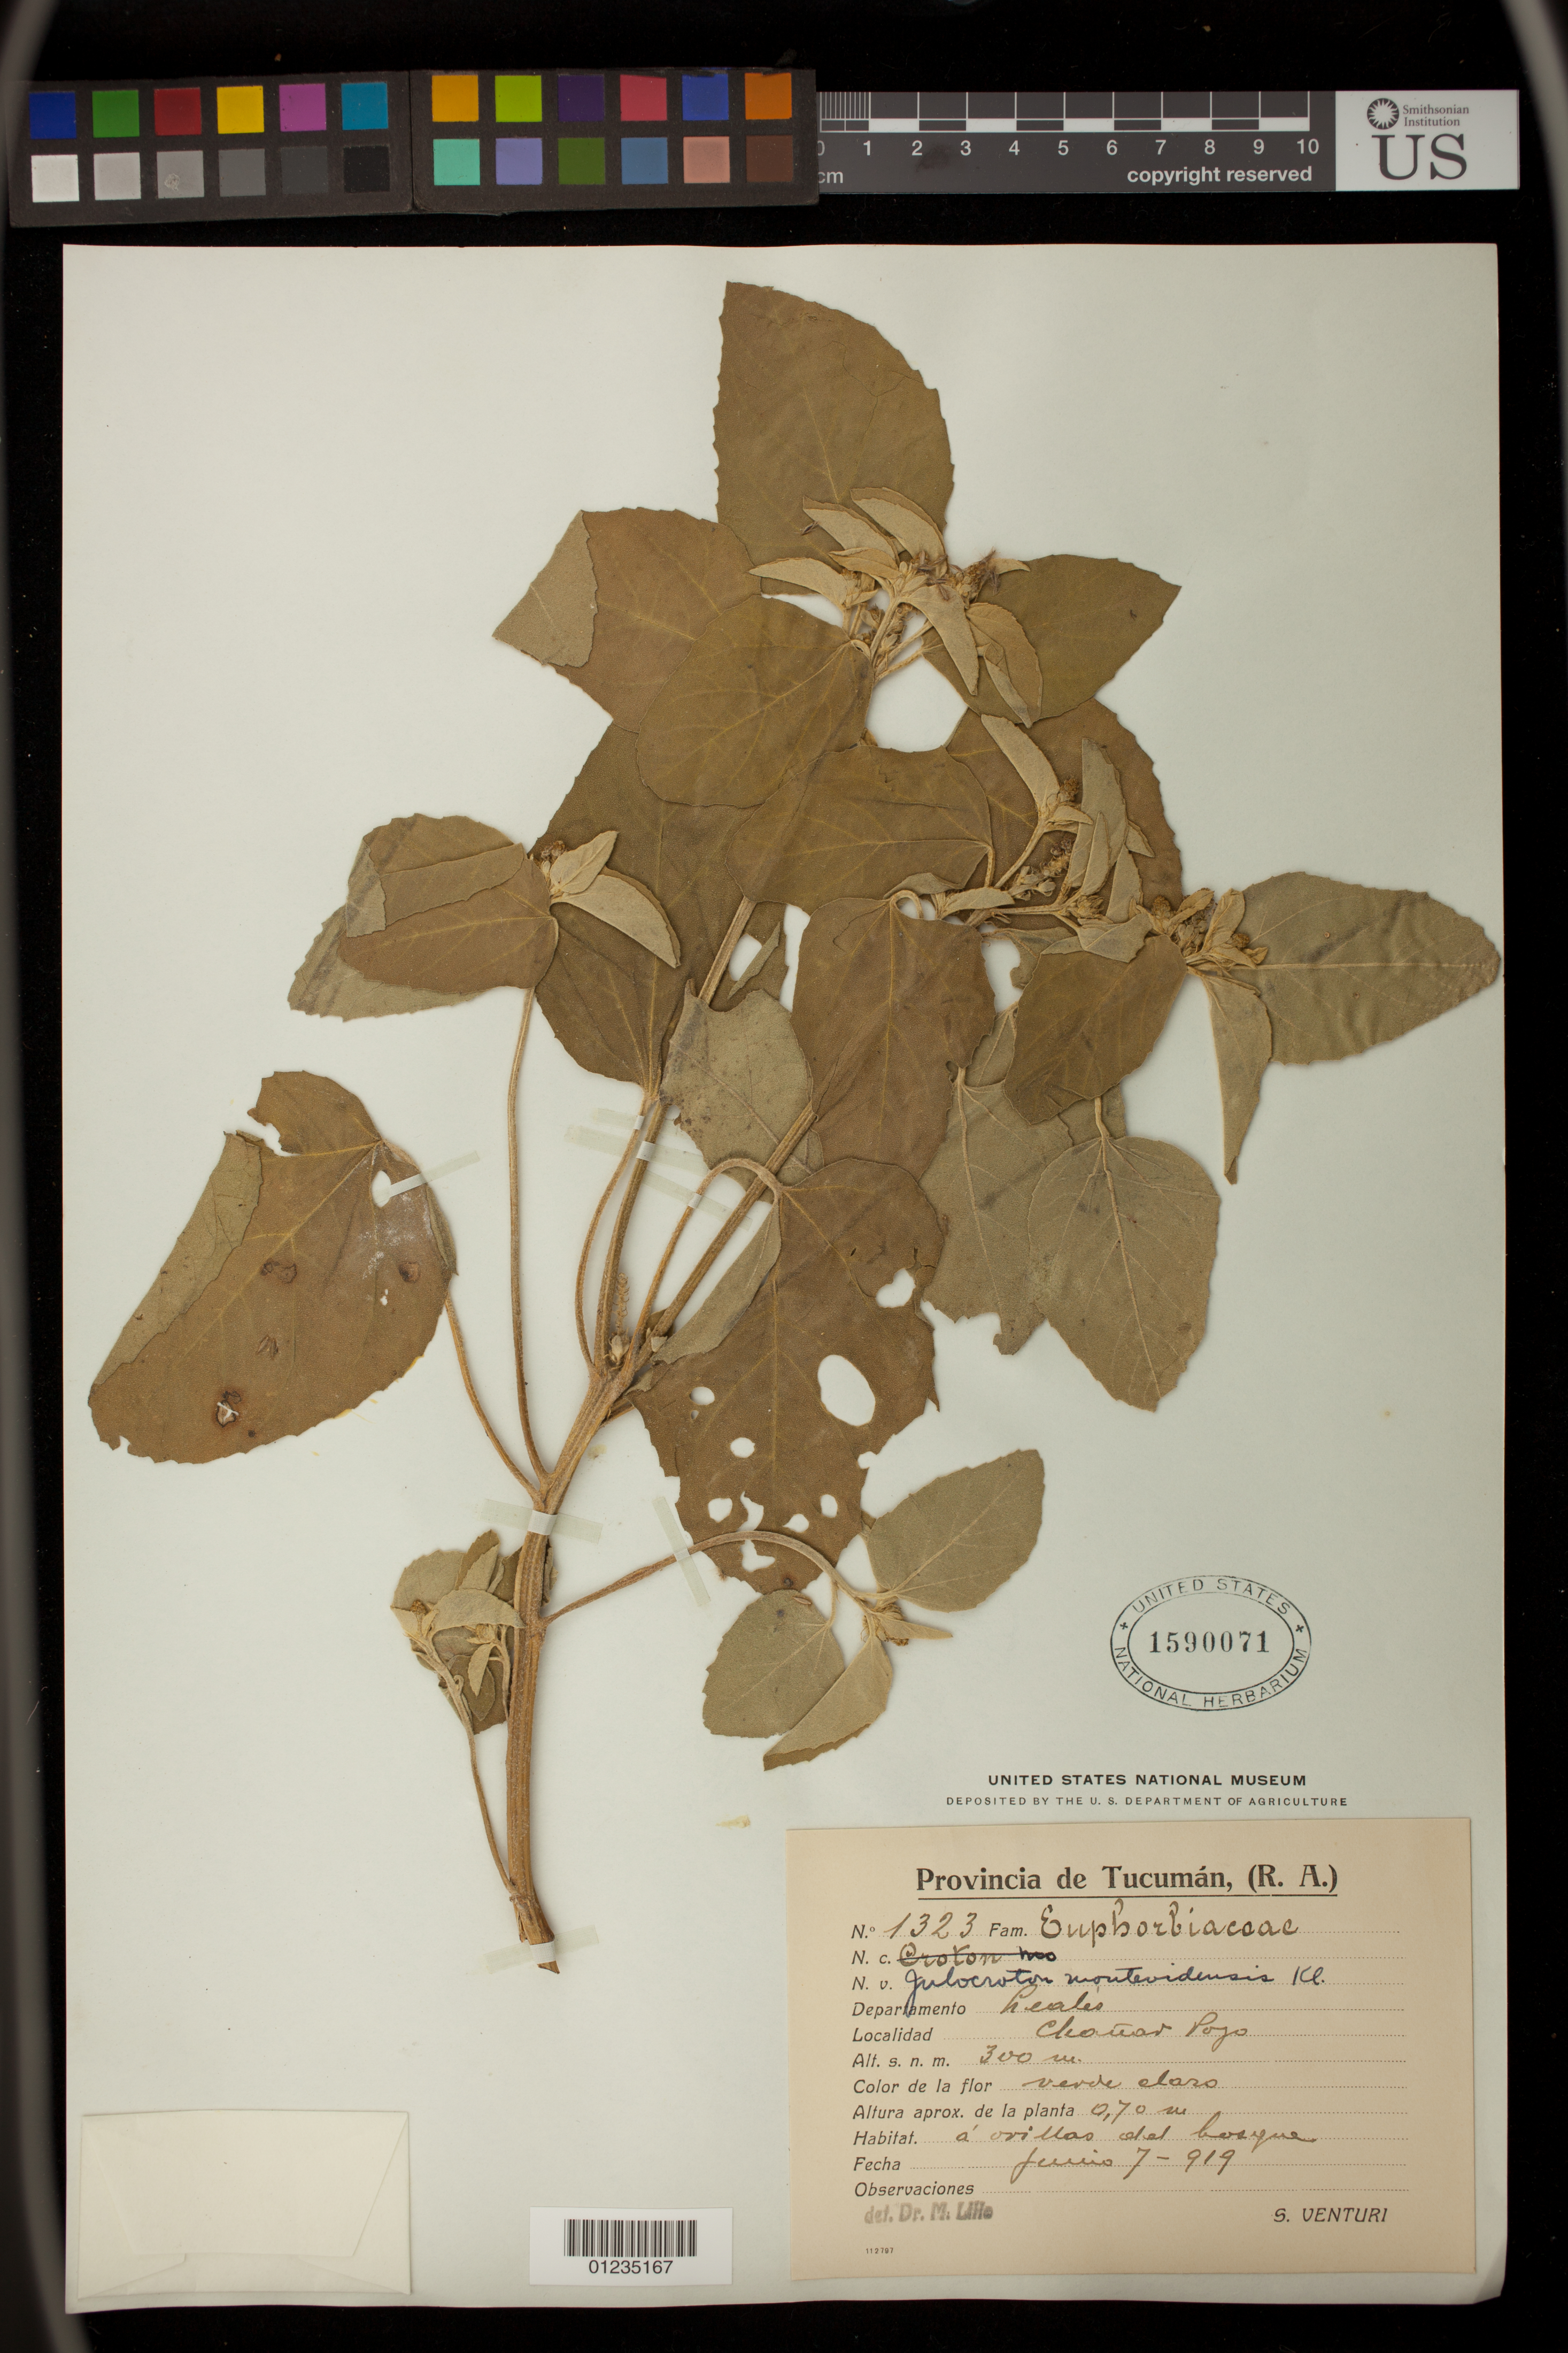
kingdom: Plantae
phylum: Tracheophyta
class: Magnoliopsida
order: Malpighiales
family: Euphorbiaceae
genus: Julocroton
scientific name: Julocroton montevidensis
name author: Klotzsch ex Baill.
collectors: S. Venturi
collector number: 1323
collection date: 1919-06-07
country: Argentina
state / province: Tucuman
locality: Pieales.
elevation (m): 300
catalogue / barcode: US 1590071